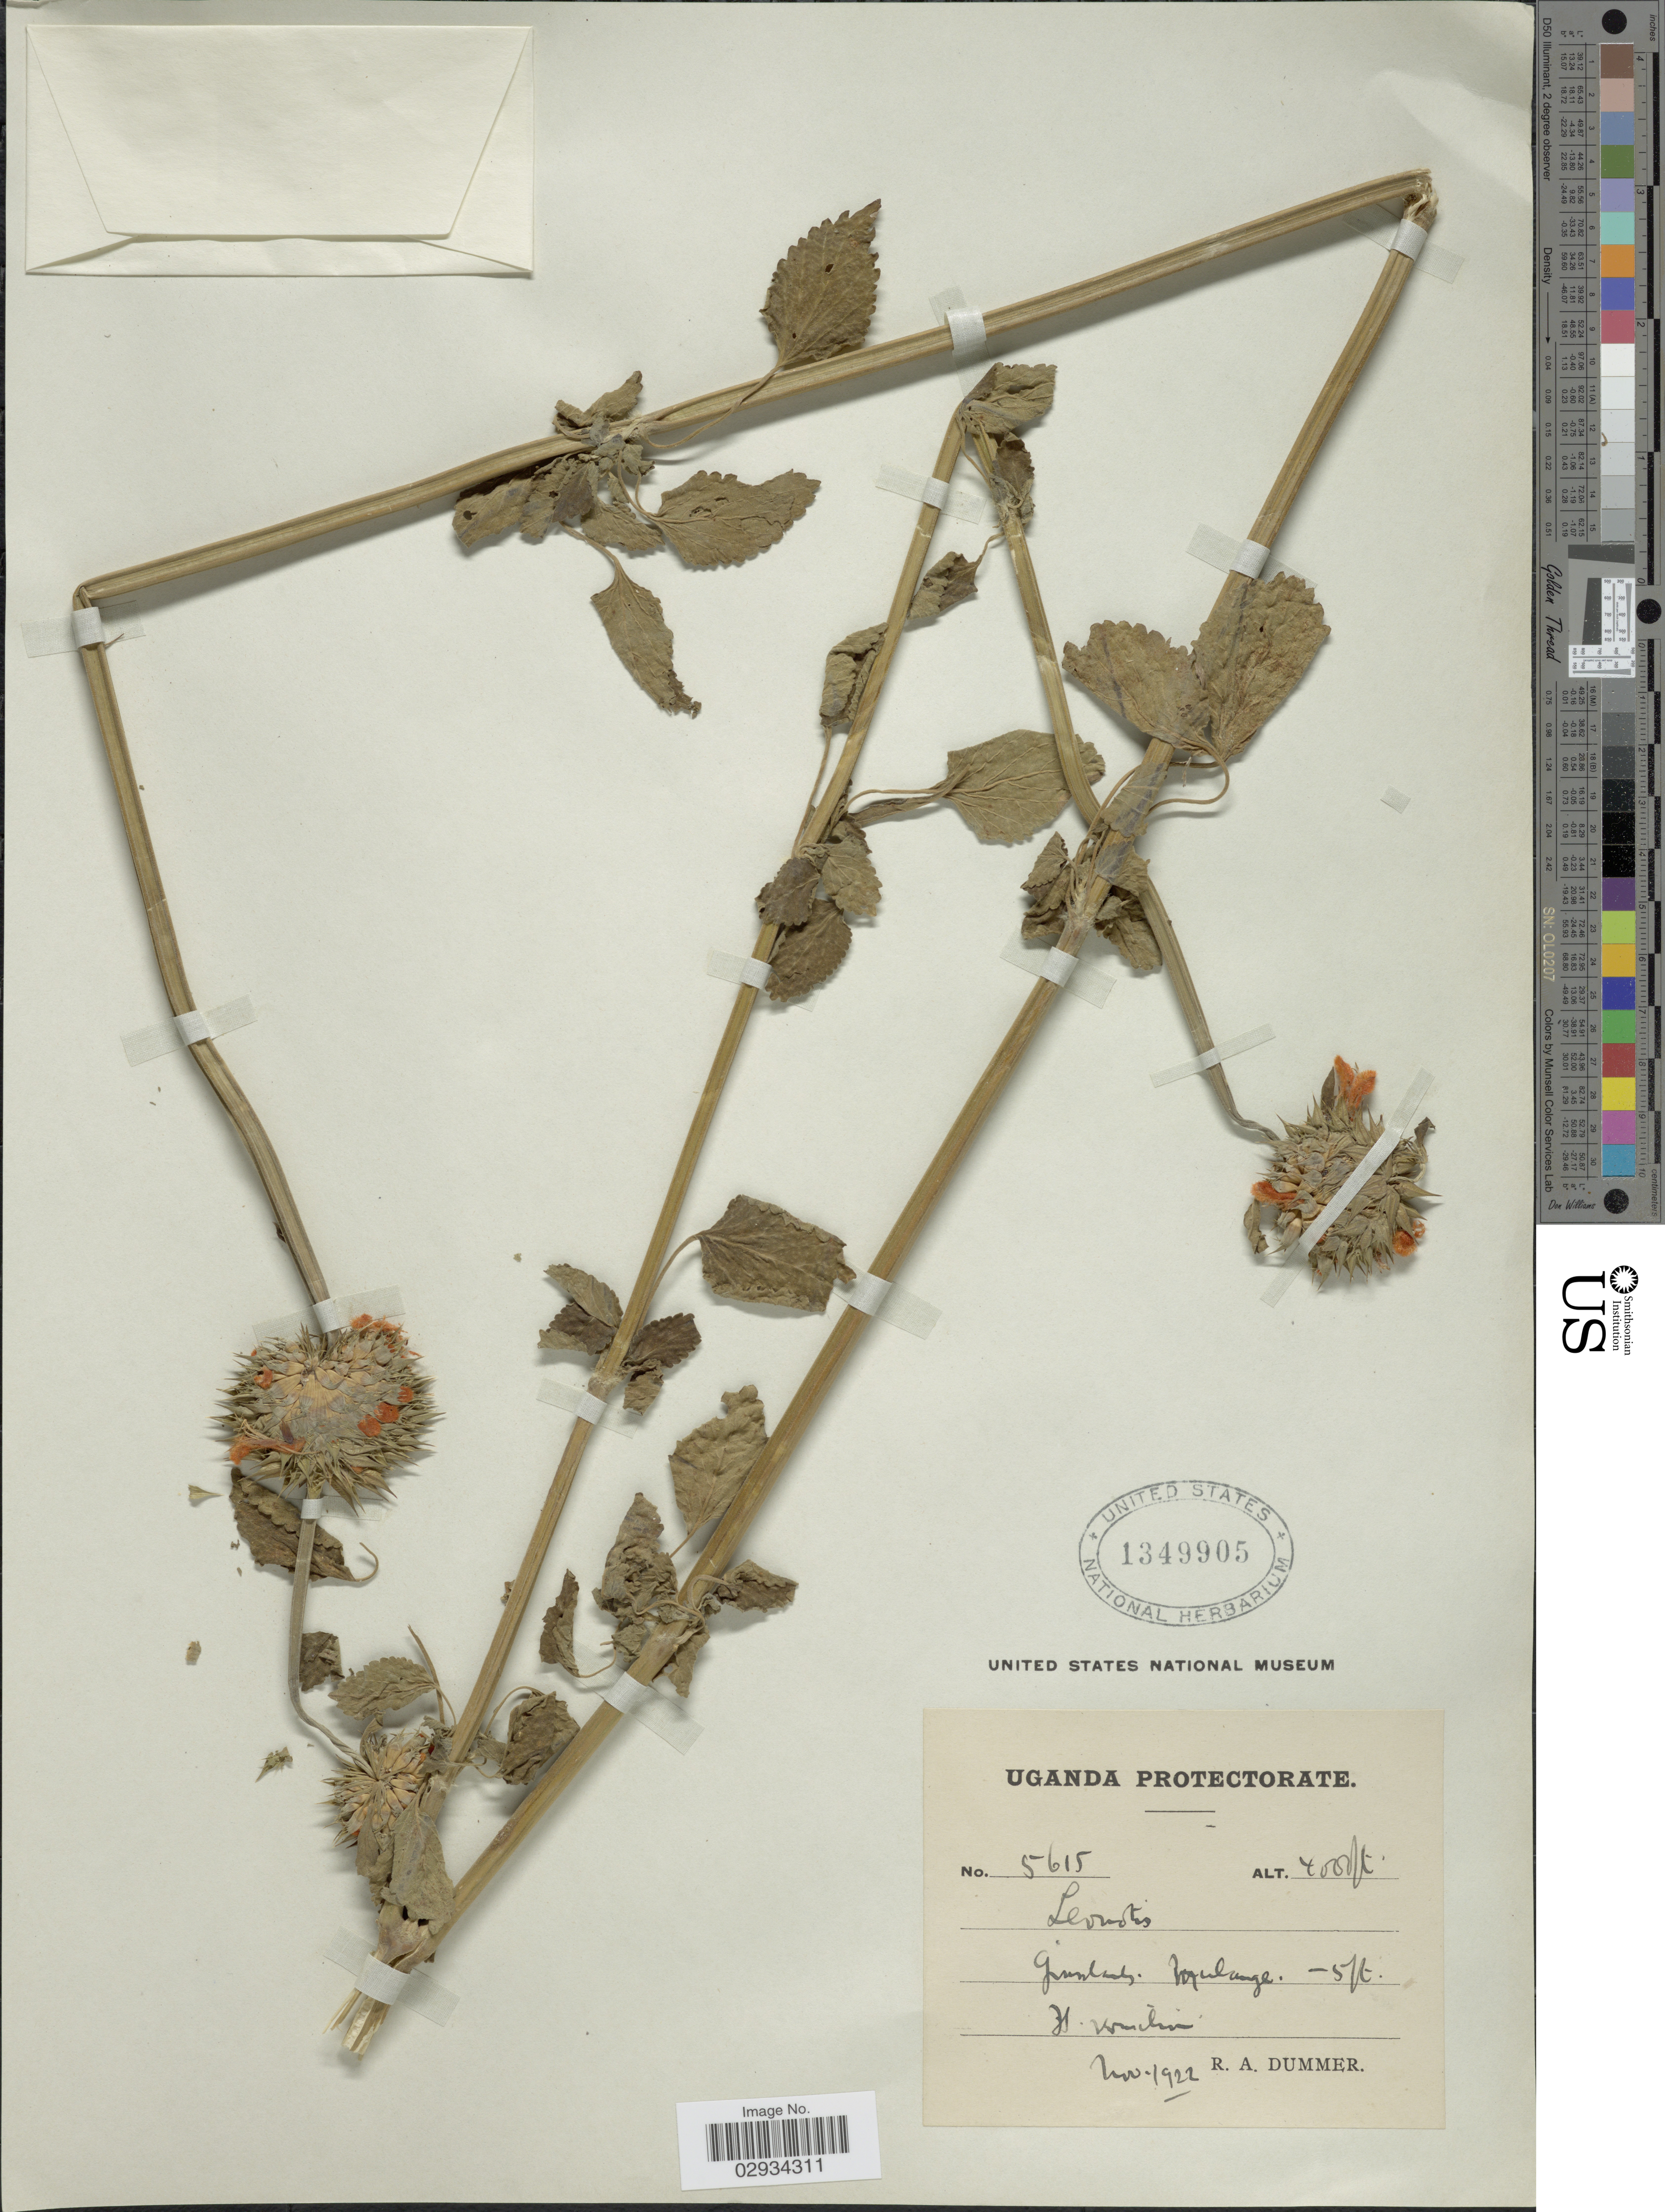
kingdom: Plantae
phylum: Tracheophyta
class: Magnoliopsida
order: Lamiales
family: Lamiaceae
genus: Leonotis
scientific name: Leonotis sp.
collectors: R. A. Dümmer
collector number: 5615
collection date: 1922-11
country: Uganda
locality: Uganda Protectorate. Gimlach, Mulange.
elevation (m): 1219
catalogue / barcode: US 1349905